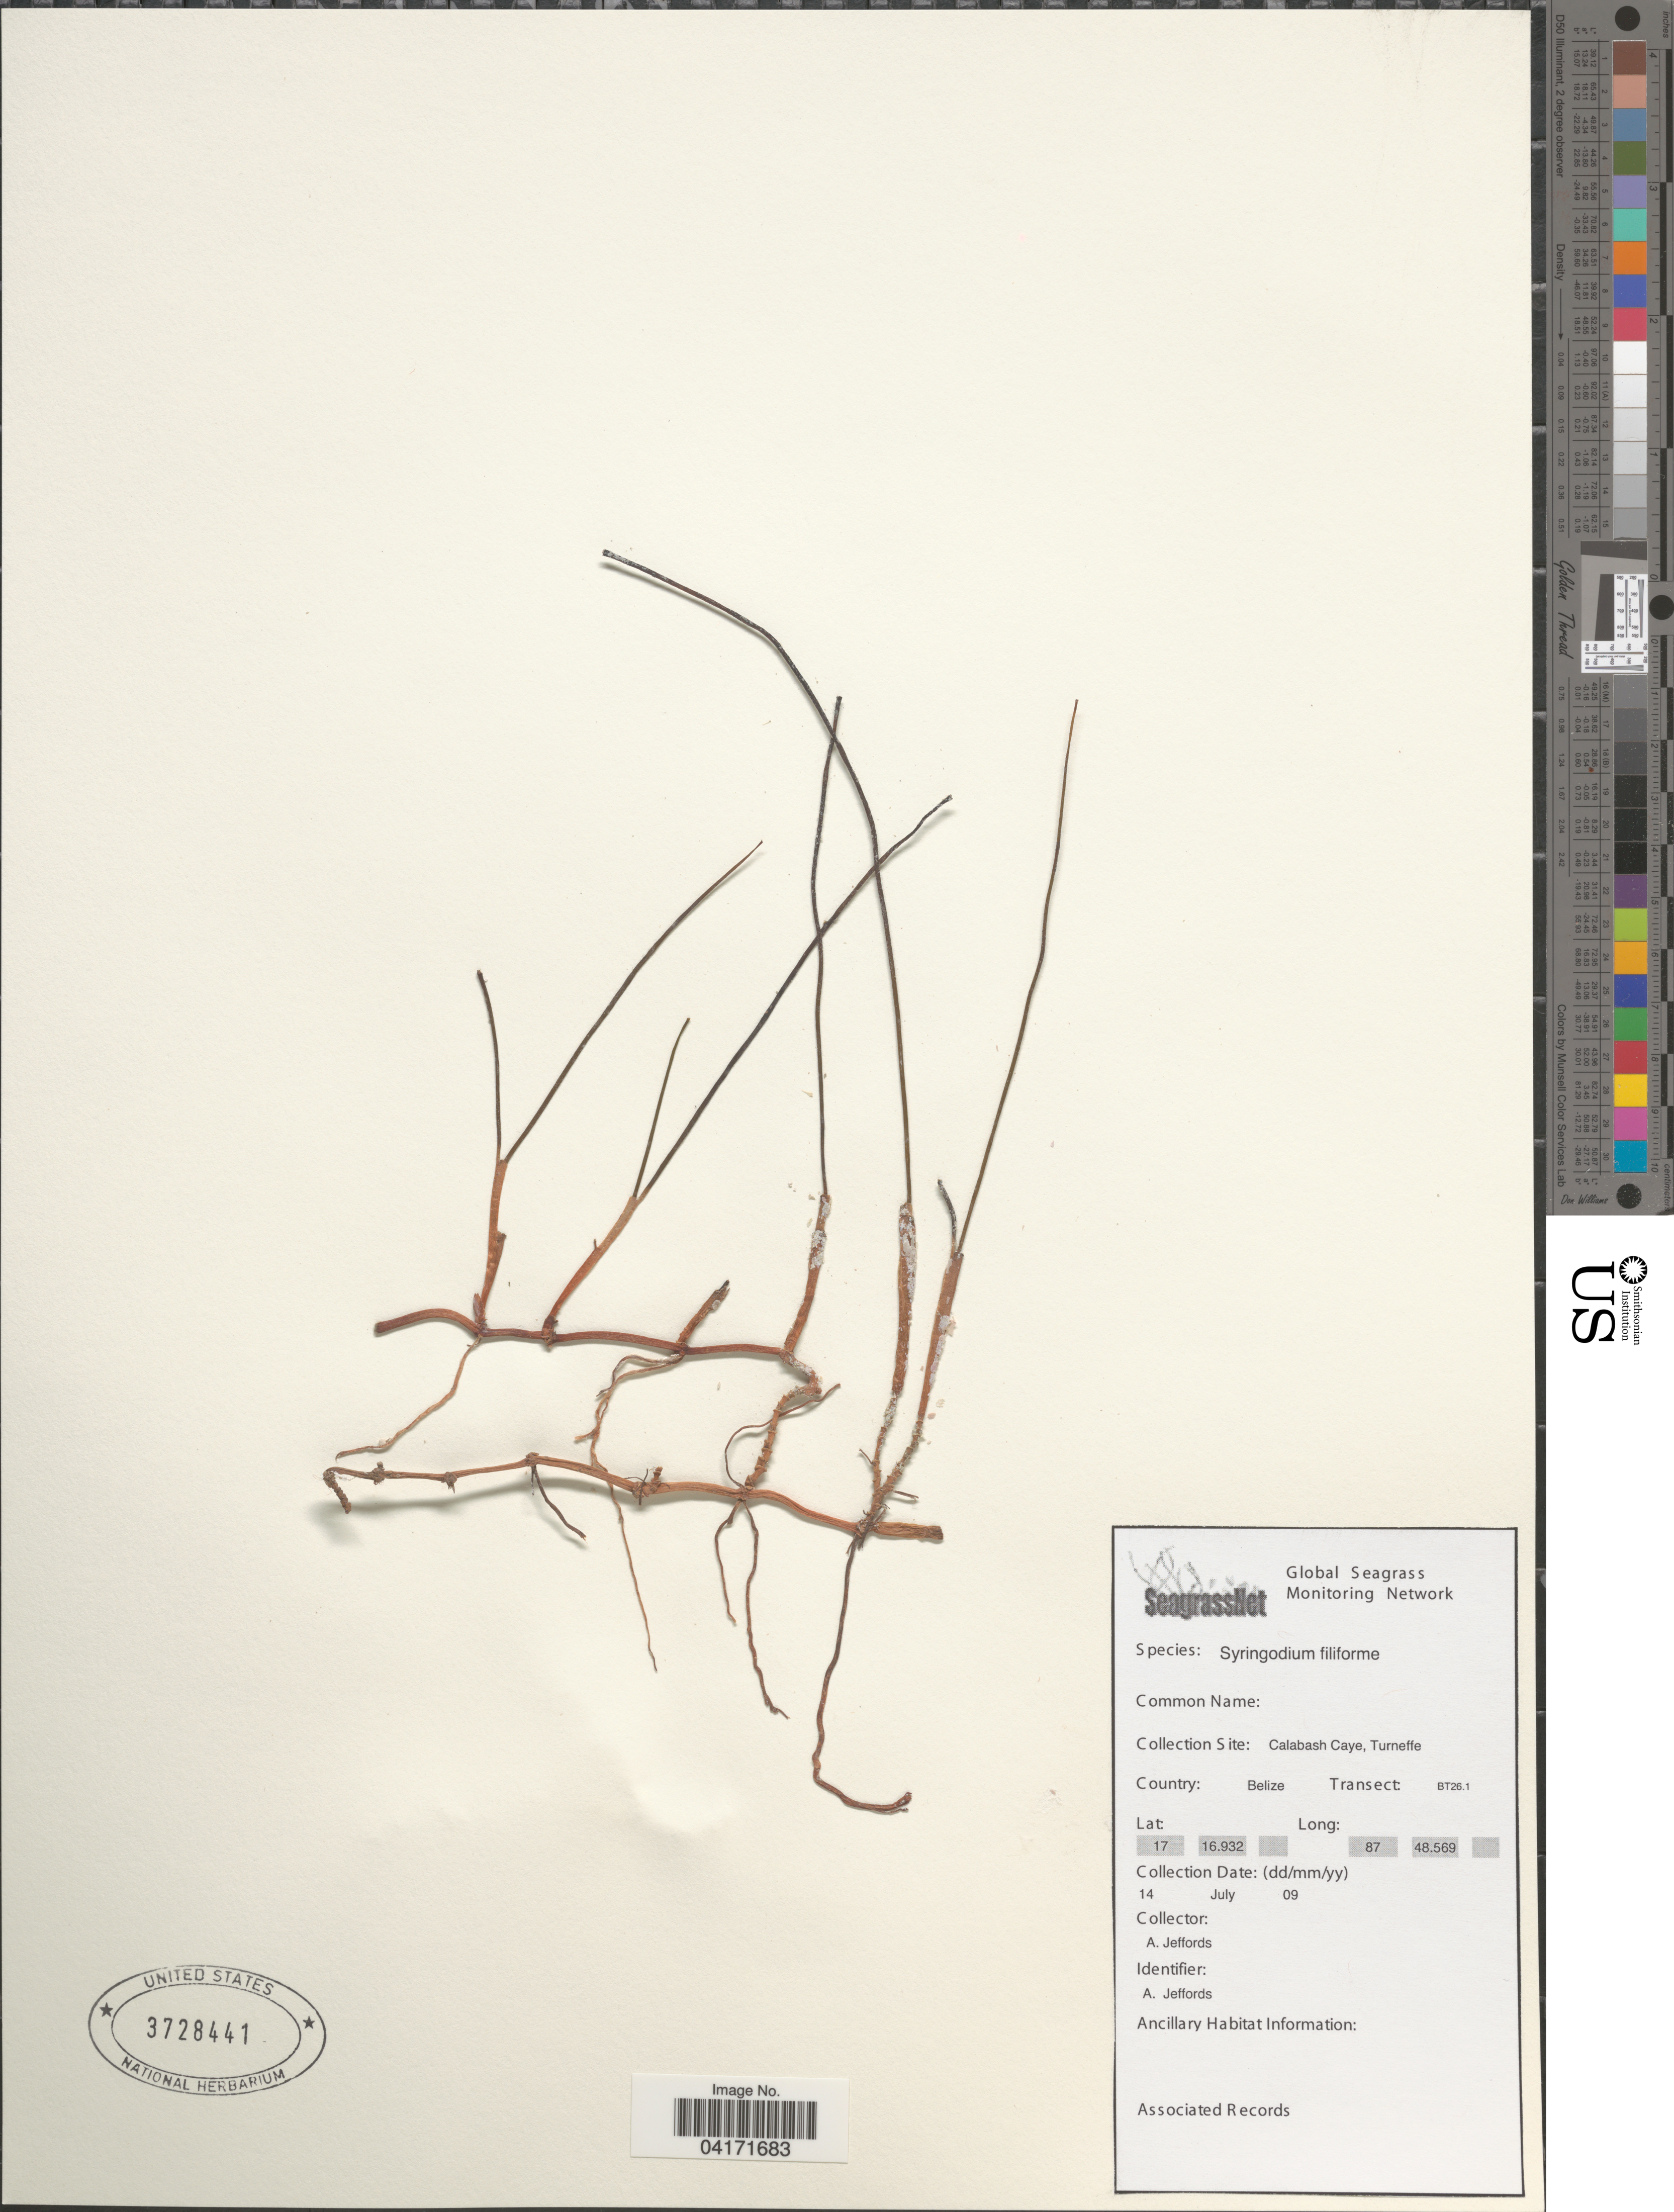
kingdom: Plantae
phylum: Tracheophyta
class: Liliopsida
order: Alismatales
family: Cymodoceaceae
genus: Syringodium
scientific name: Syringodium filiforme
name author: Kütz.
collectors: A. Jeffords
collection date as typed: Transcribed d/m/y: 14/7/9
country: Belize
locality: Calabash Caye, Turneffe. Transect: BT26.1.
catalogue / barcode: US 3728441